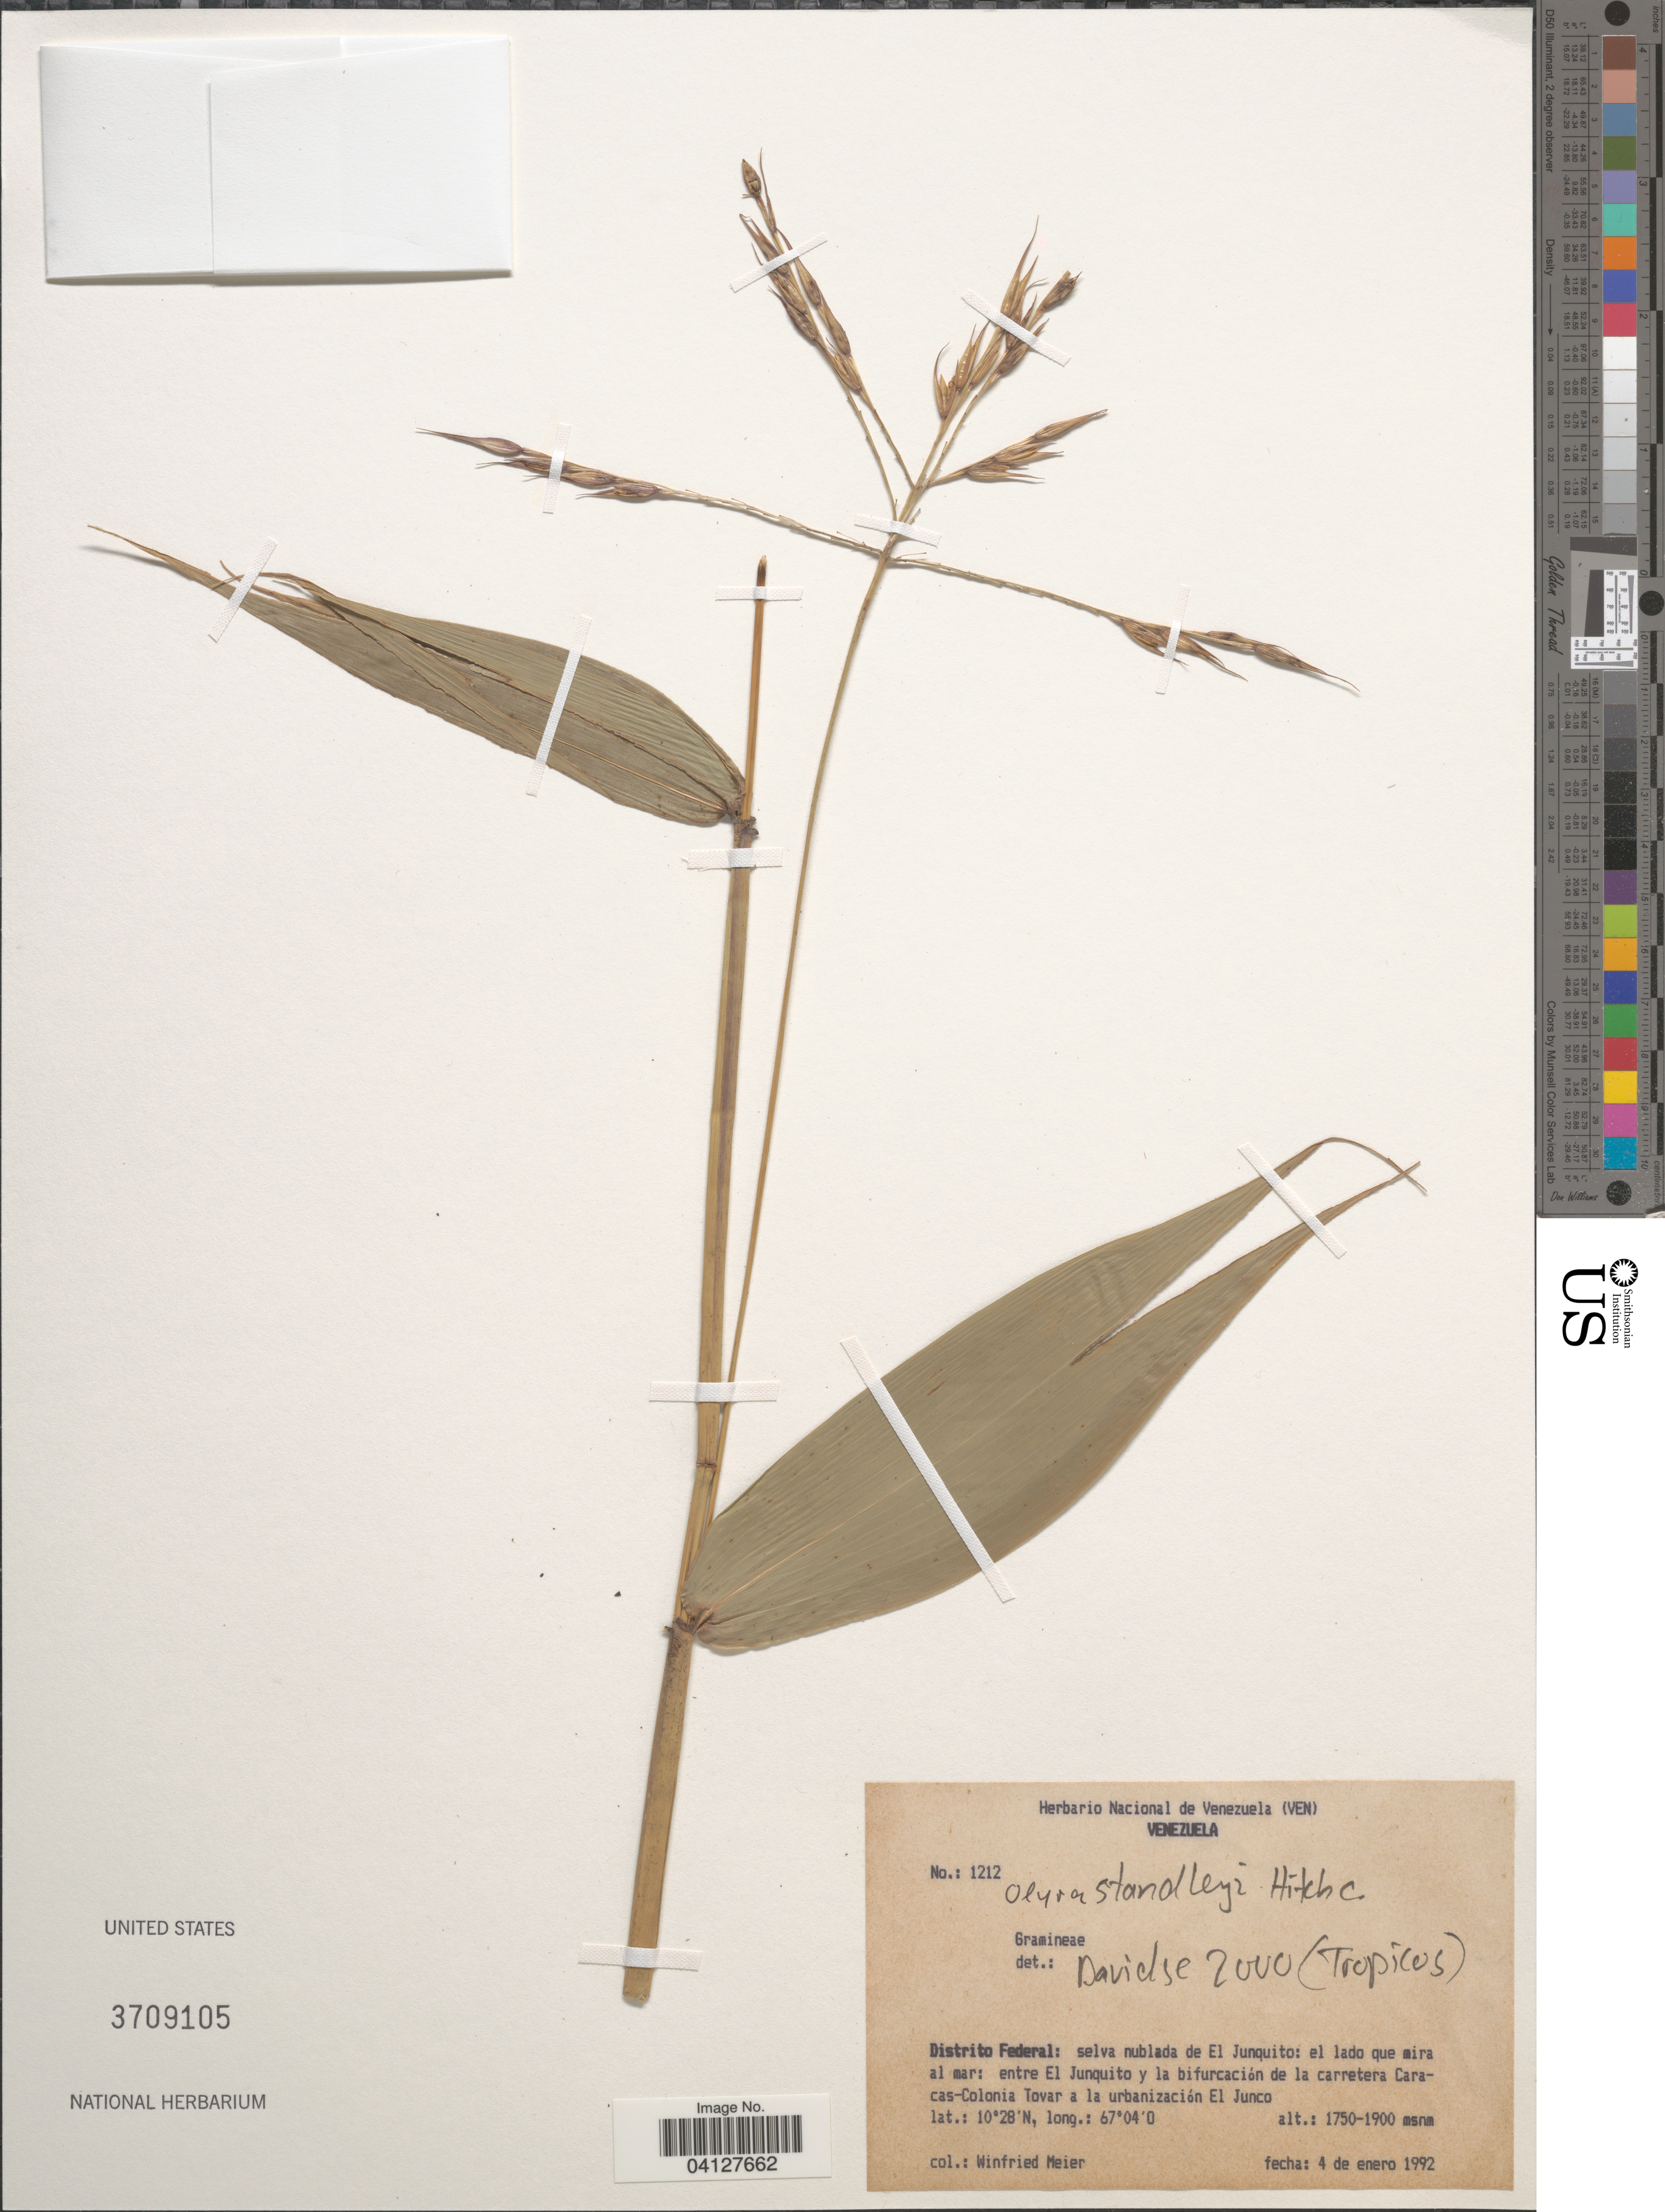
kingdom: Plantae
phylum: Tracheophyta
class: Liliopsida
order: Poales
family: Poaceae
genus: Olyra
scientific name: Olyra standleyi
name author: Hitchc.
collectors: W. Meier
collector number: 1212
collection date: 1992-01-04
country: Venezuela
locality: Distrito Federal: selva nublada de El Junquito: el lado que mira al mar: entre El Junquito y la bifurcación de la carretera Caracas-Colonia Tovar a la urbanización El Junco.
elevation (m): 1750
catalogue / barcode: US 3709105